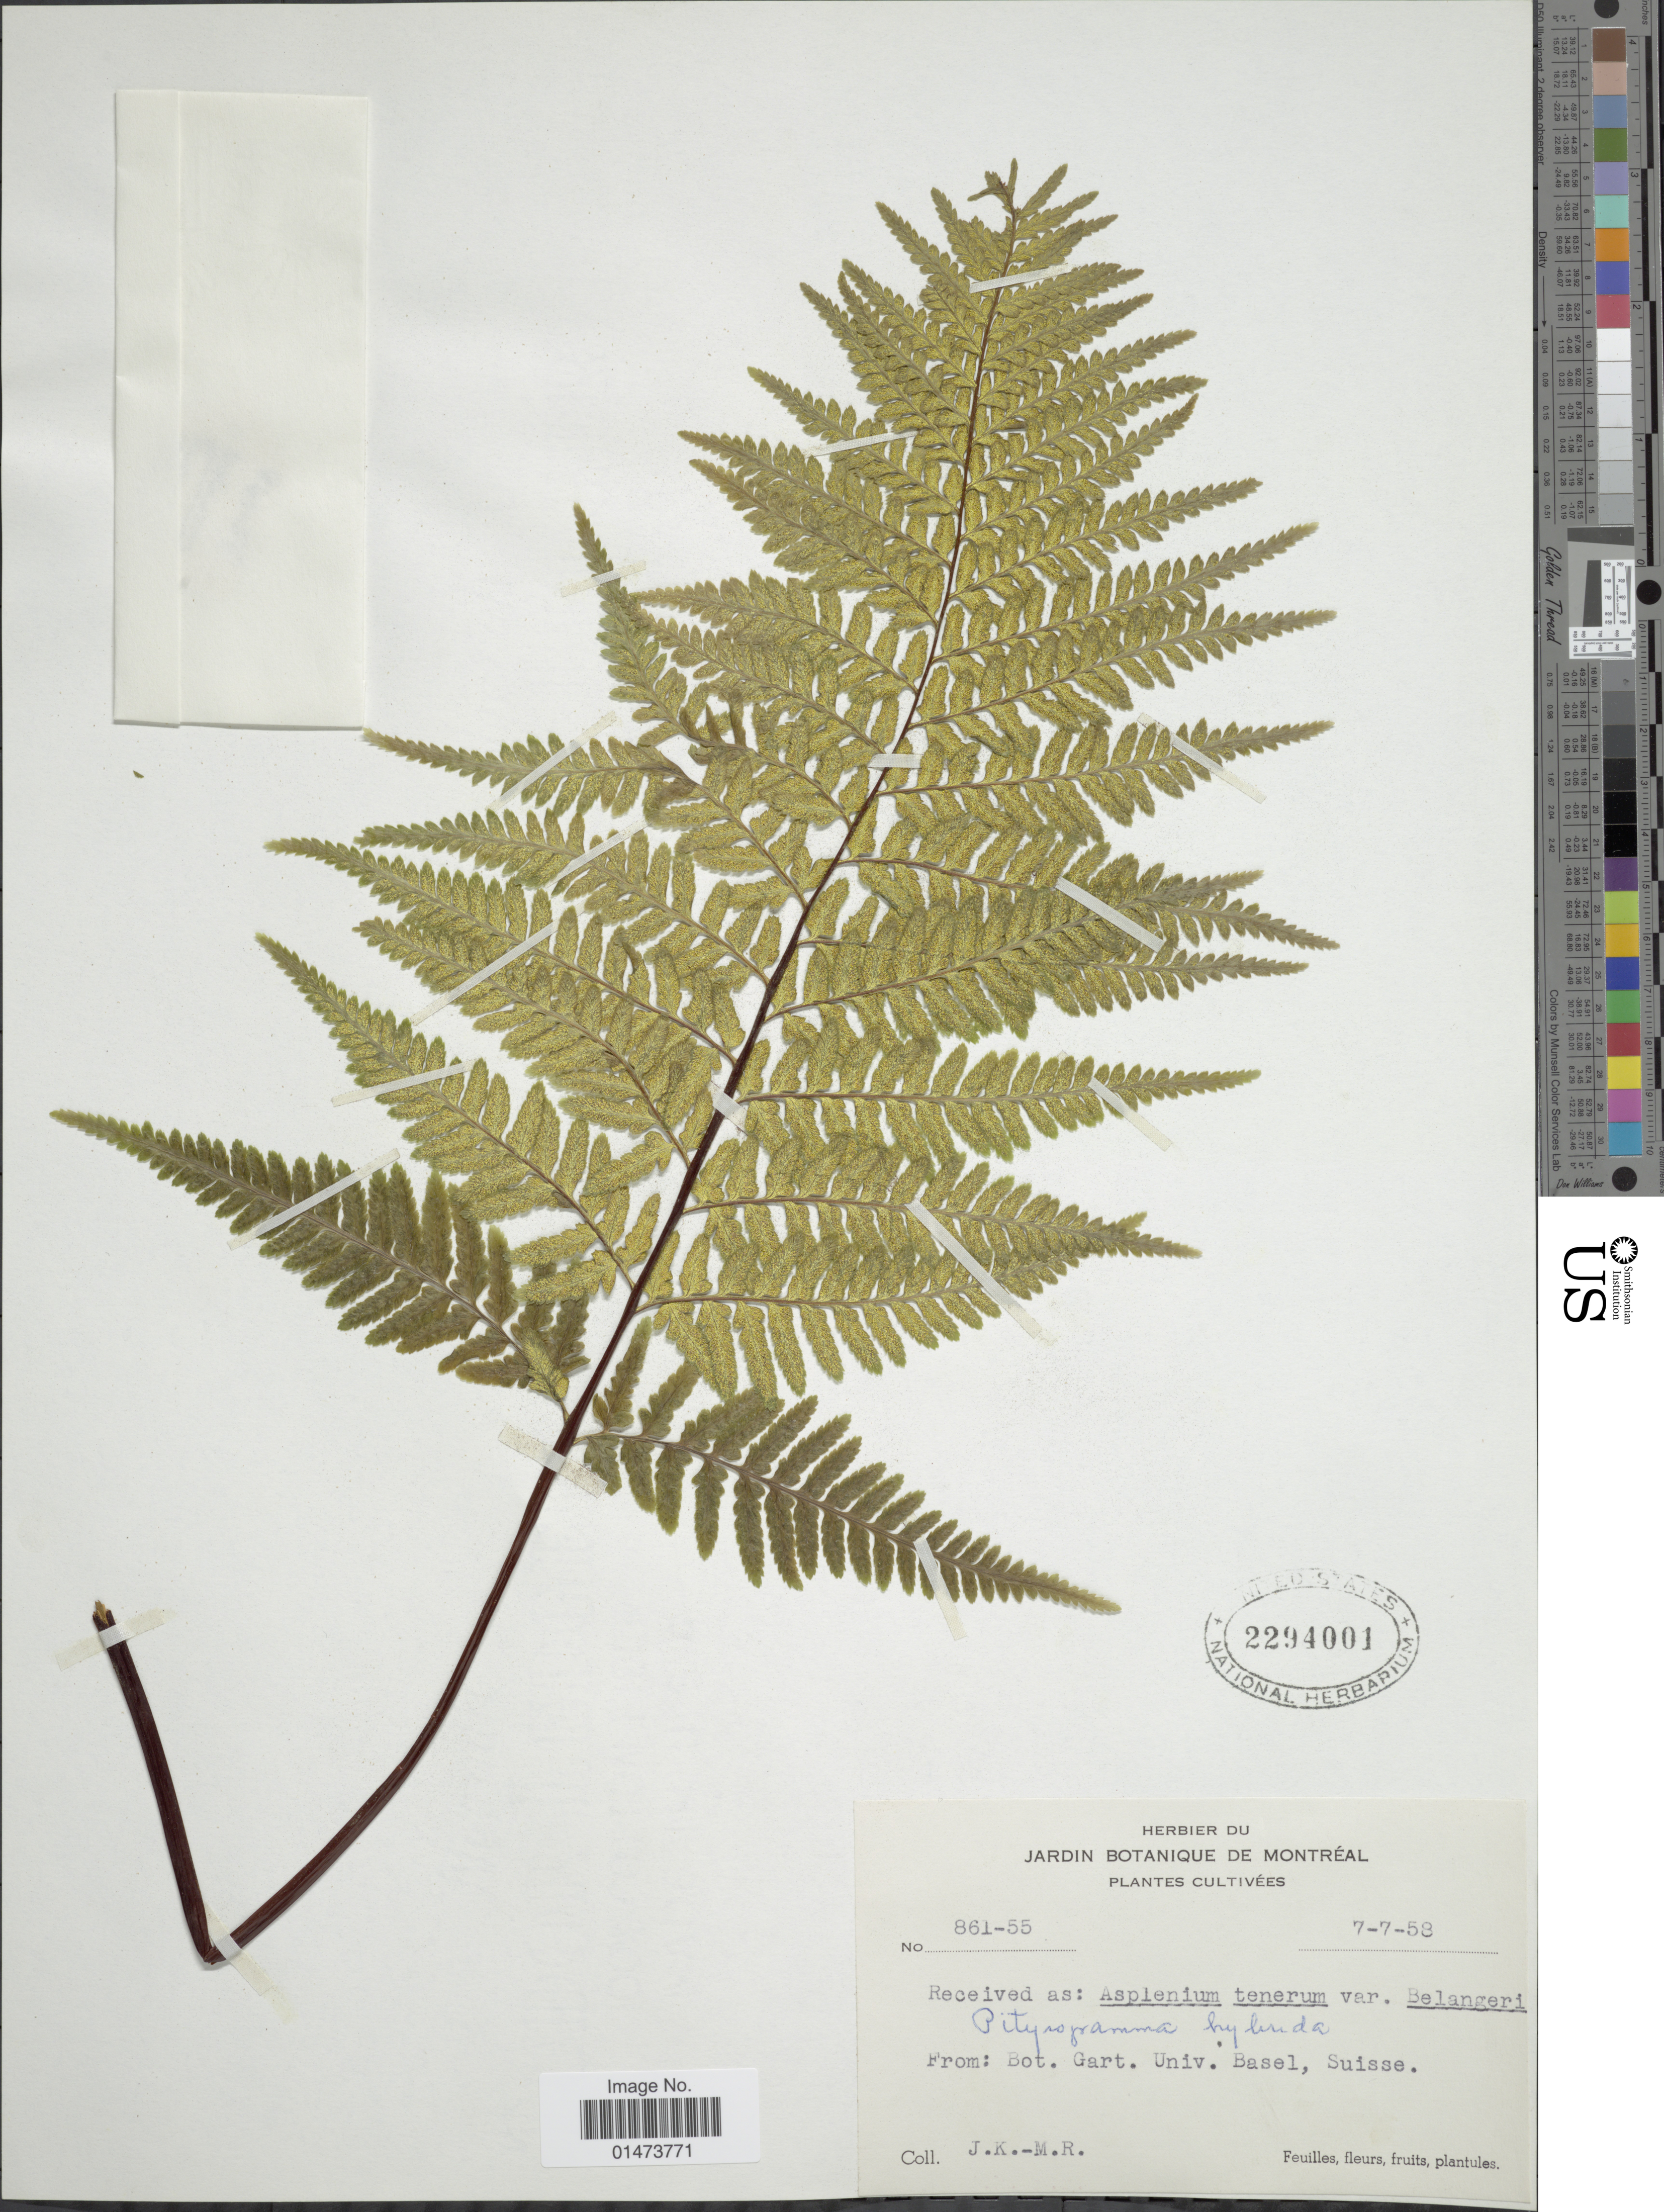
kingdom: Plantae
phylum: Tracheophyta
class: Polypodiopsida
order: Polypodiales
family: Pteridaceae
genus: Pityrogramma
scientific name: Pityrogramma hybrida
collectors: J. K. -M. R.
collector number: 861-55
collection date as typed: Transcribed d/m/y: 7/7/58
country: Switzerland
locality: Bot. Gart. Univ. Basel, Suisse.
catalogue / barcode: US 2294001